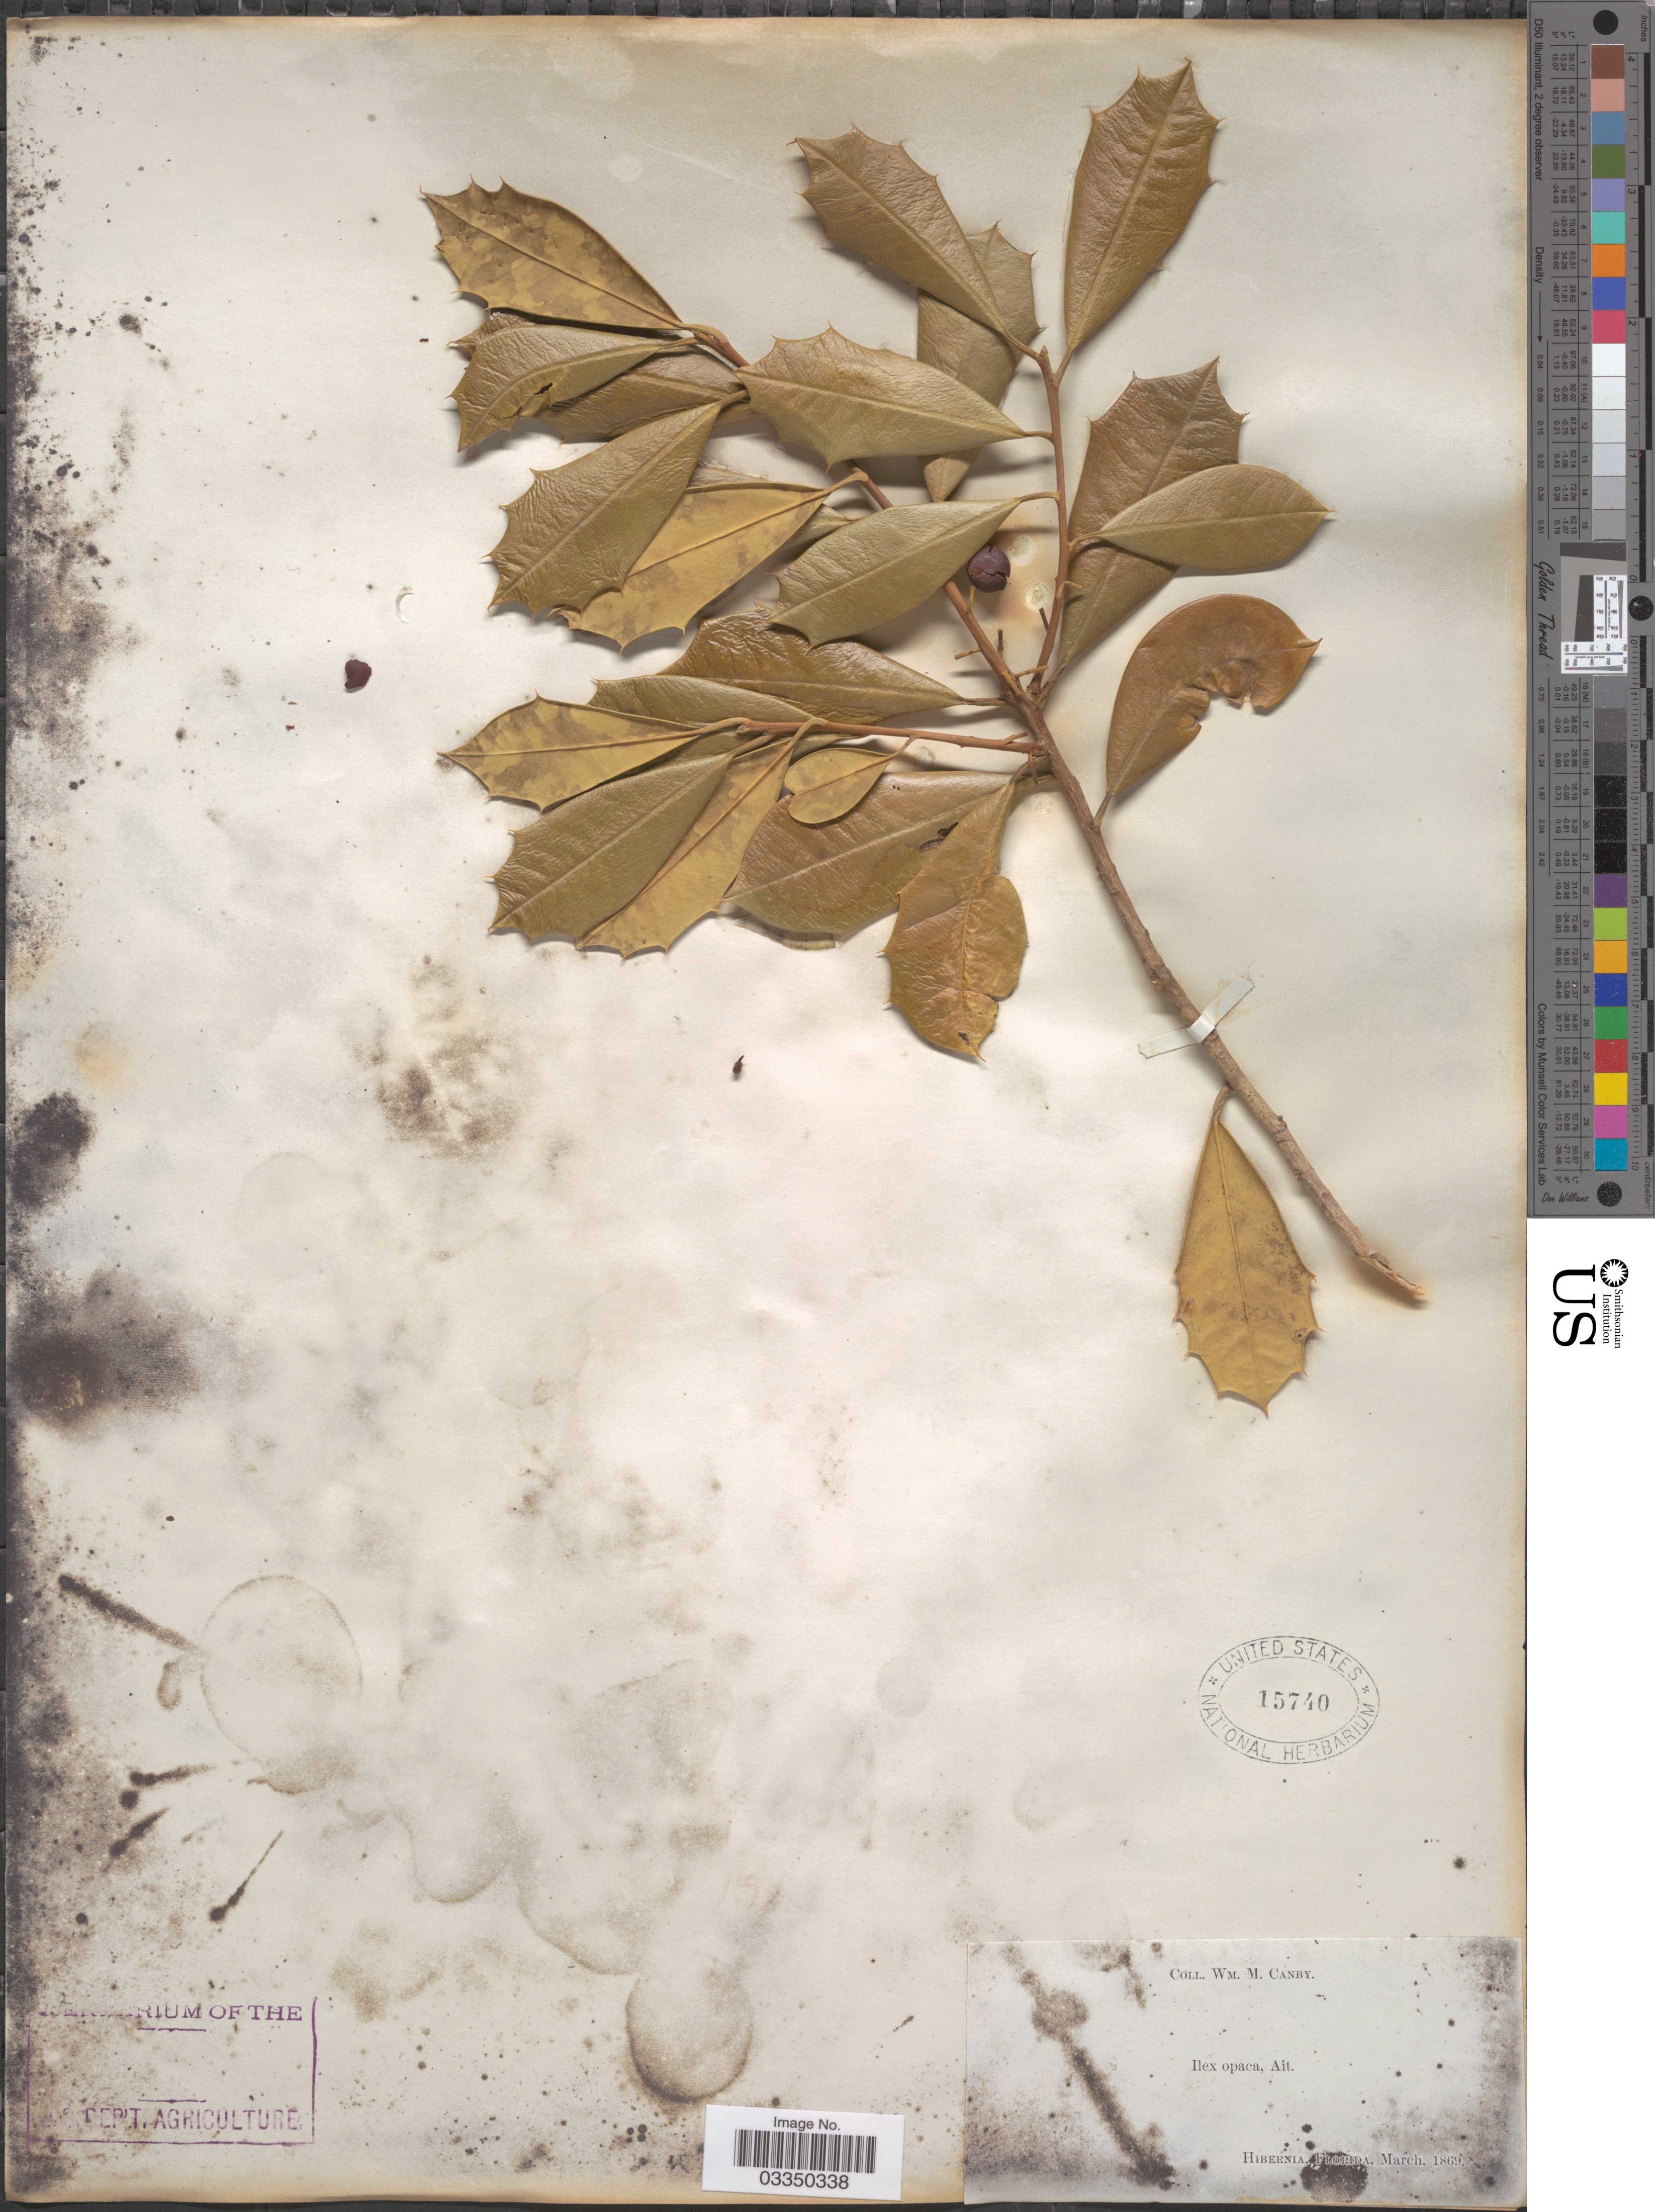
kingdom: Plantae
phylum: Tracheophyta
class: Magnoliopsida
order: Aquifoliales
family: Aquifoliaceae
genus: Ilex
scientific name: Ilex opaca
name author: Aiton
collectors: W. M. Canby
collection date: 1869-03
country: United States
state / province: Florida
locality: Hibernia.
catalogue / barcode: US 15740